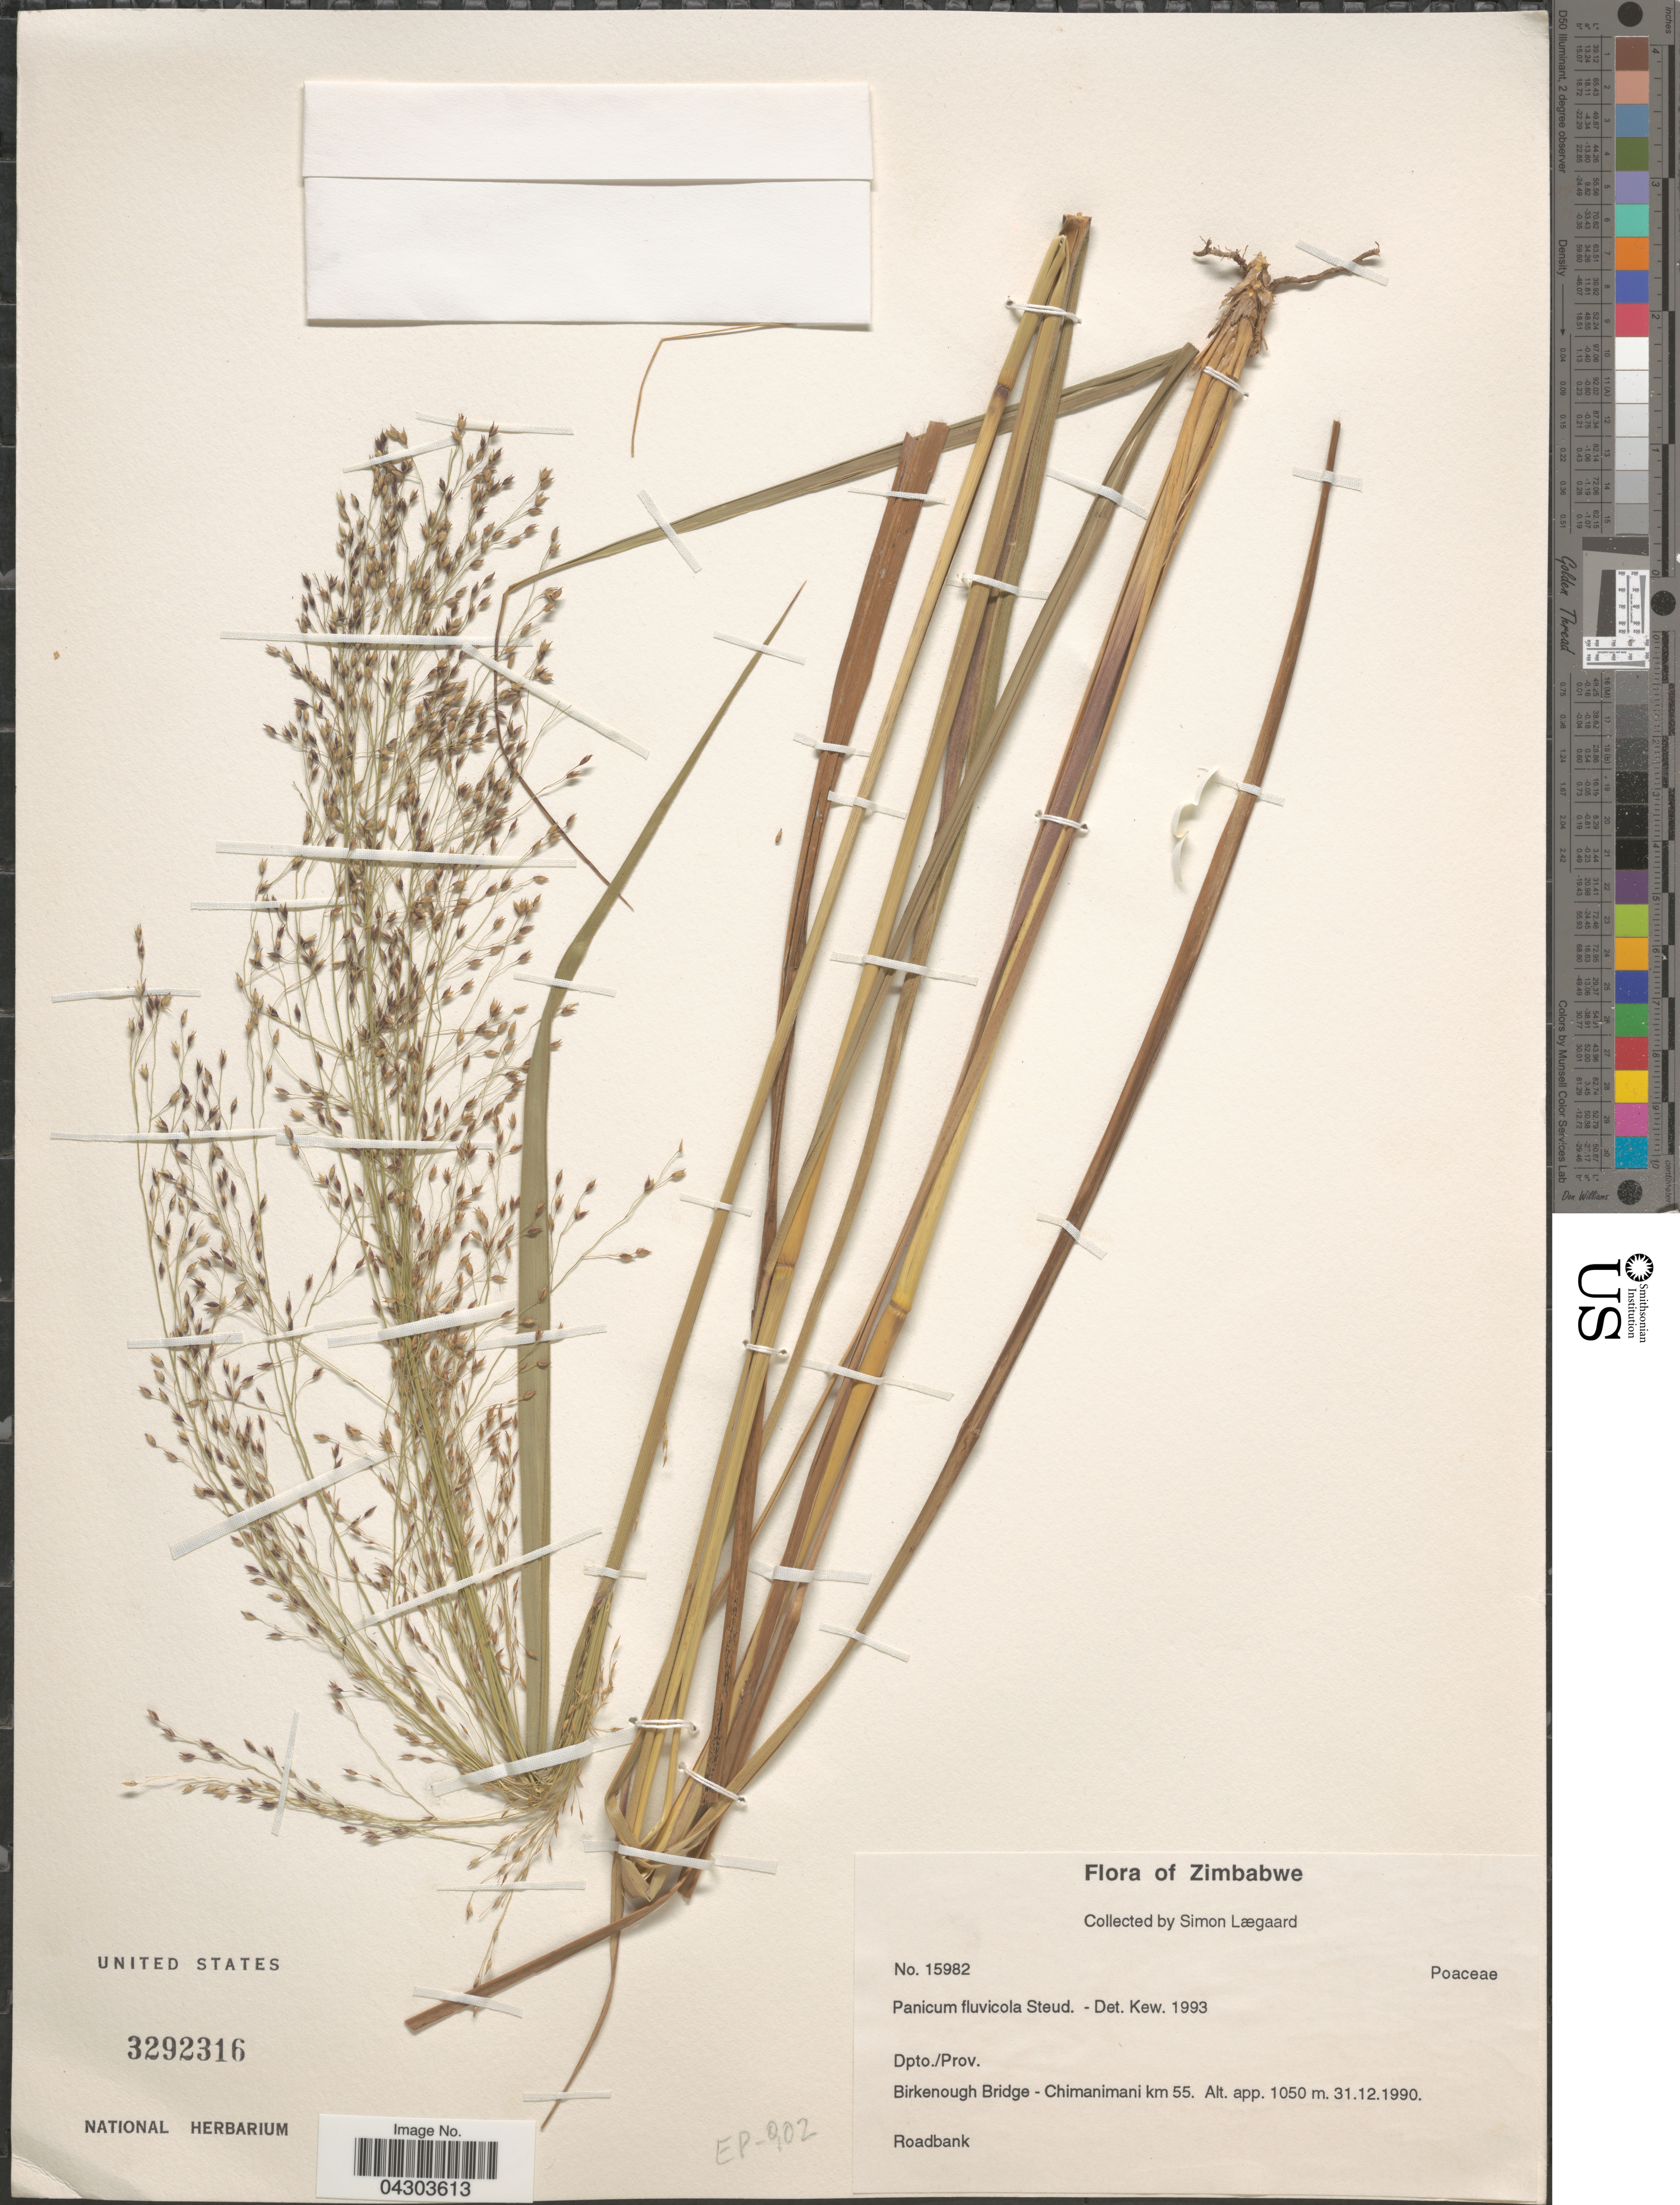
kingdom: Plantae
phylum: Tracheophyta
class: Liliopsida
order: Poales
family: Poaceae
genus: Panicum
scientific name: Panicum fluviicola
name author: Steud.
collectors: S. Lægaard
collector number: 15982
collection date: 1990-12-31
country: Zimbabwe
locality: Dpto./Prov. Birkenough Bridge-Chimanimani km 55. Roadbank.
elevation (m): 1050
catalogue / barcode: US 3292316